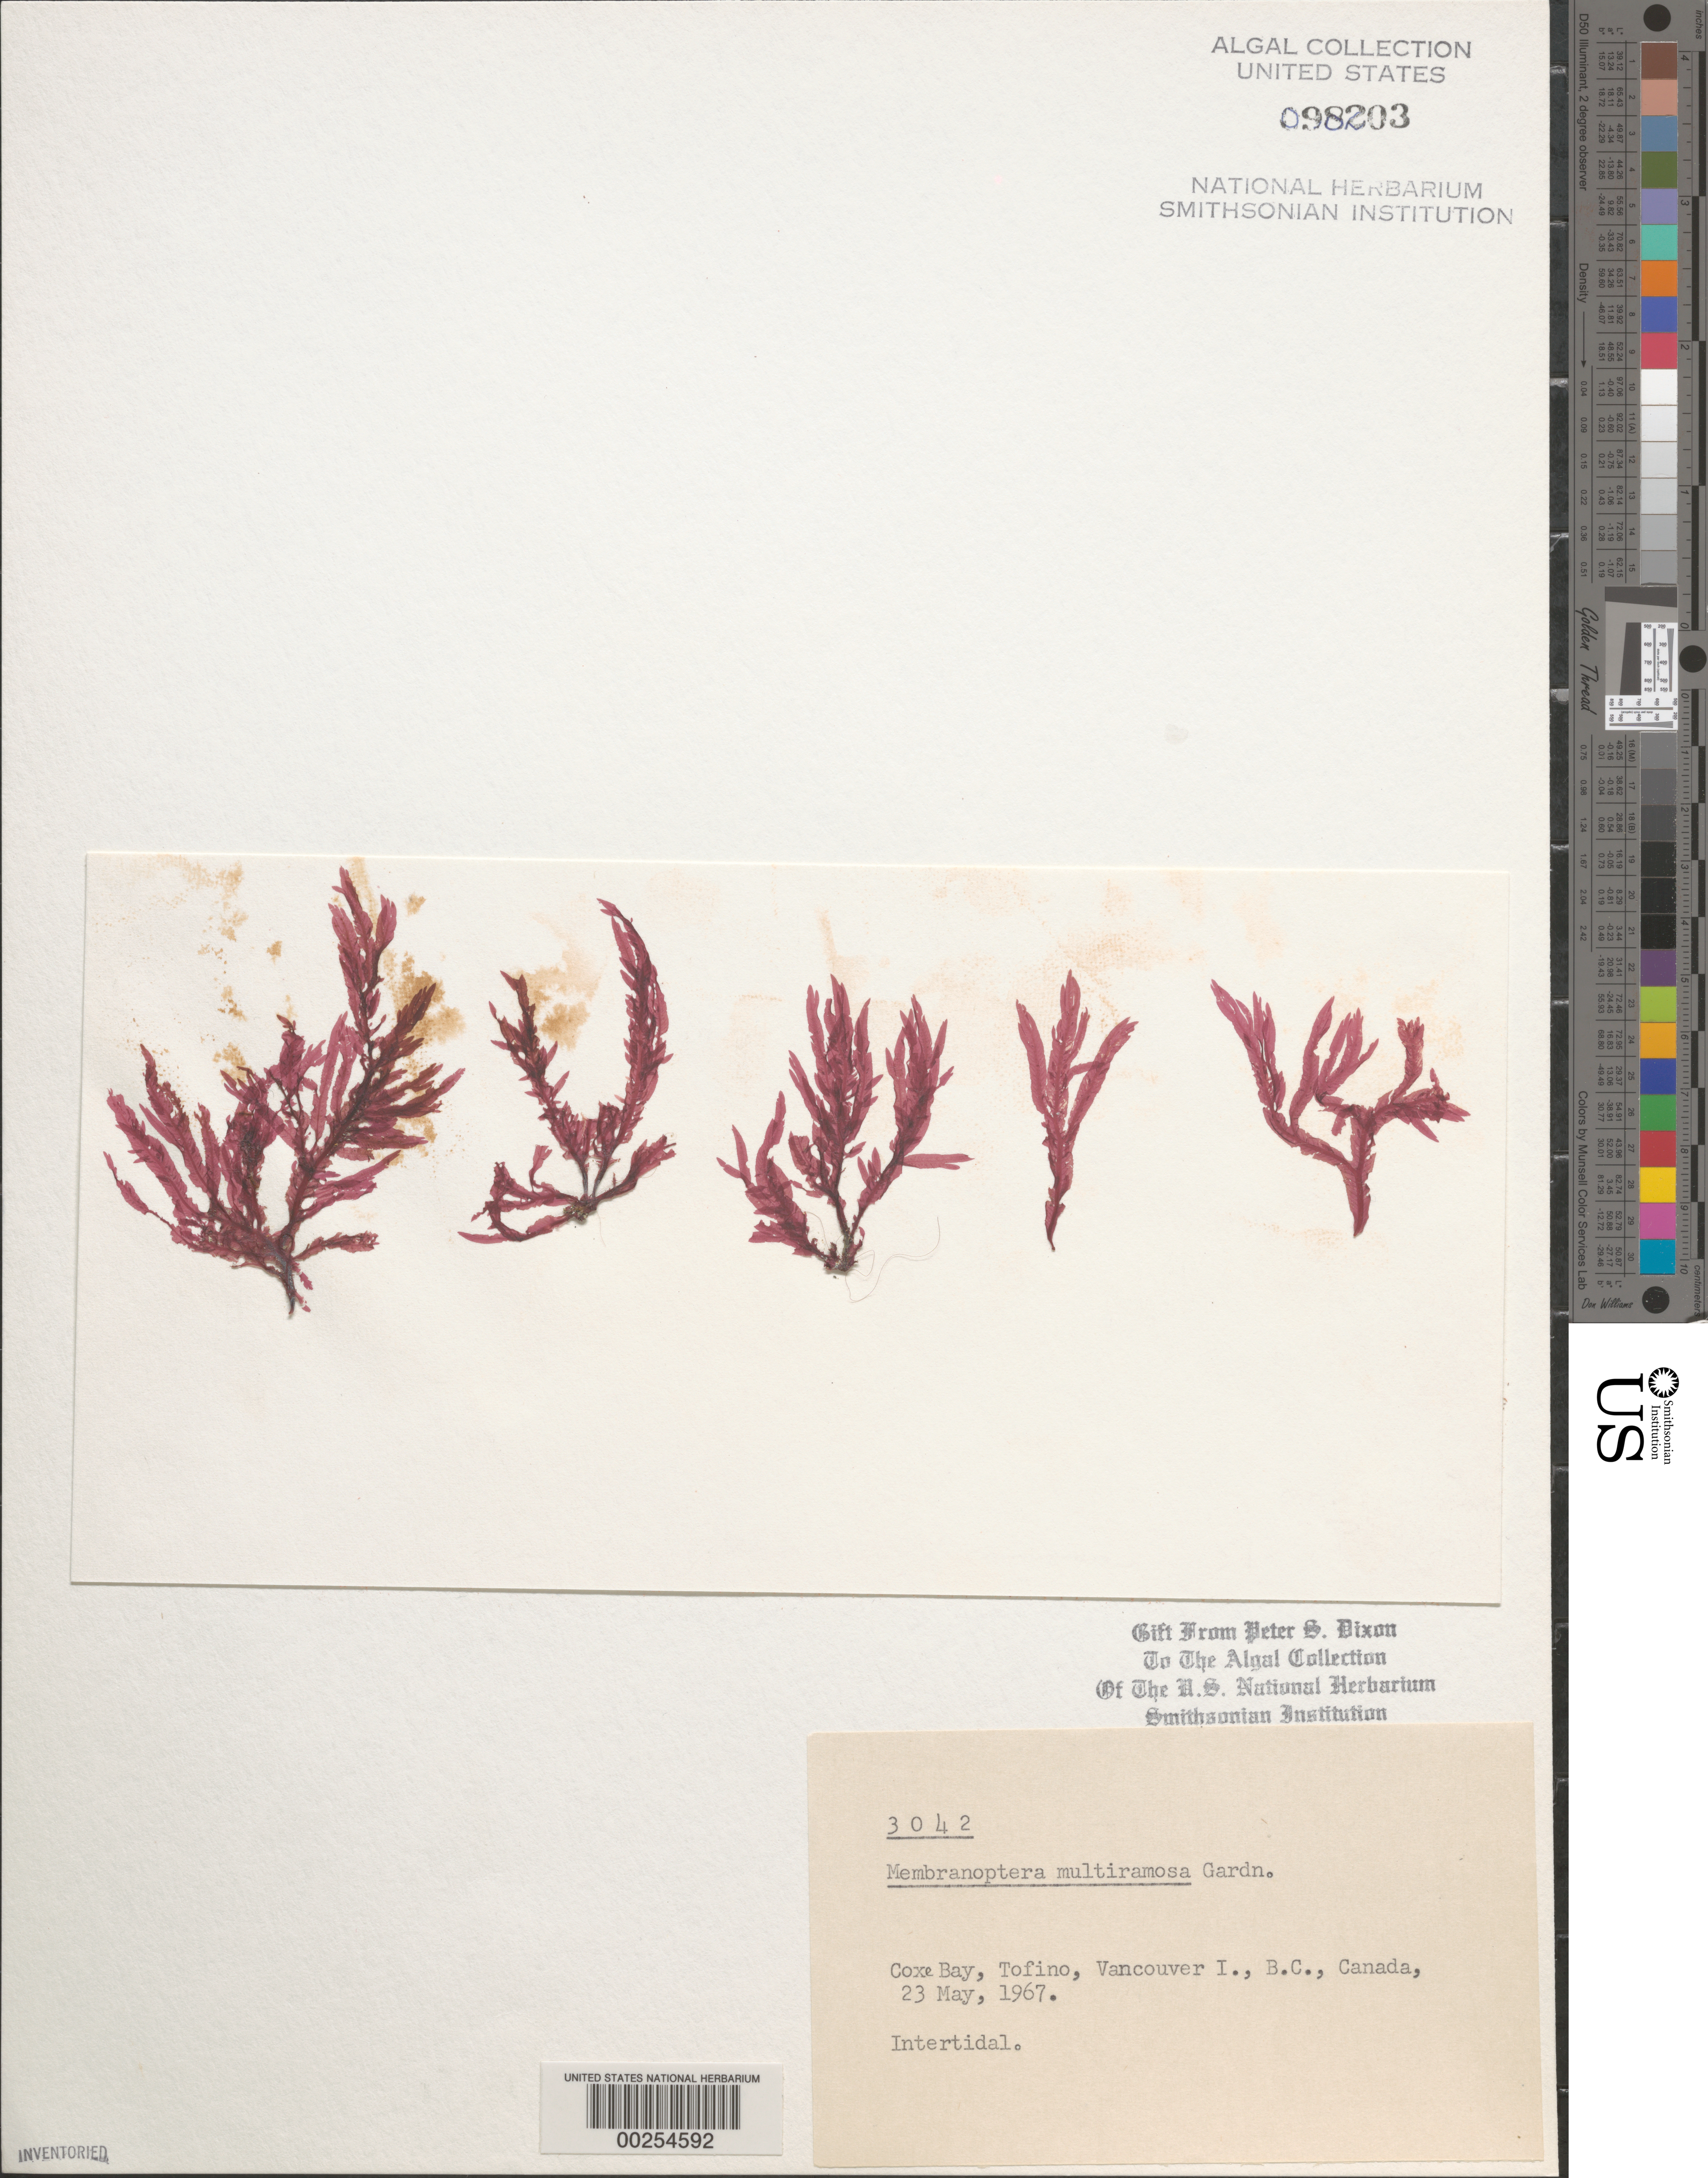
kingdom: Plantae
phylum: Rhodophyta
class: Florideophyceae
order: Ceramiales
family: Delesseriaceae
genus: Membranoptera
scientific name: Membranoptera platyphylla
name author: (Setch. & N.L. Gardner) Kylin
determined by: Algae name updating Project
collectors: P. S. Dixon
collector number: PSD 3042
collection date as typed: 23 May 1967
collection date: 1967-05-23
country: Canada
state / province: British Columbia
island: Vancouver Island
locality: Cox Bay (Coxe Bay), Tofino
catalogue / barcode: US 98203